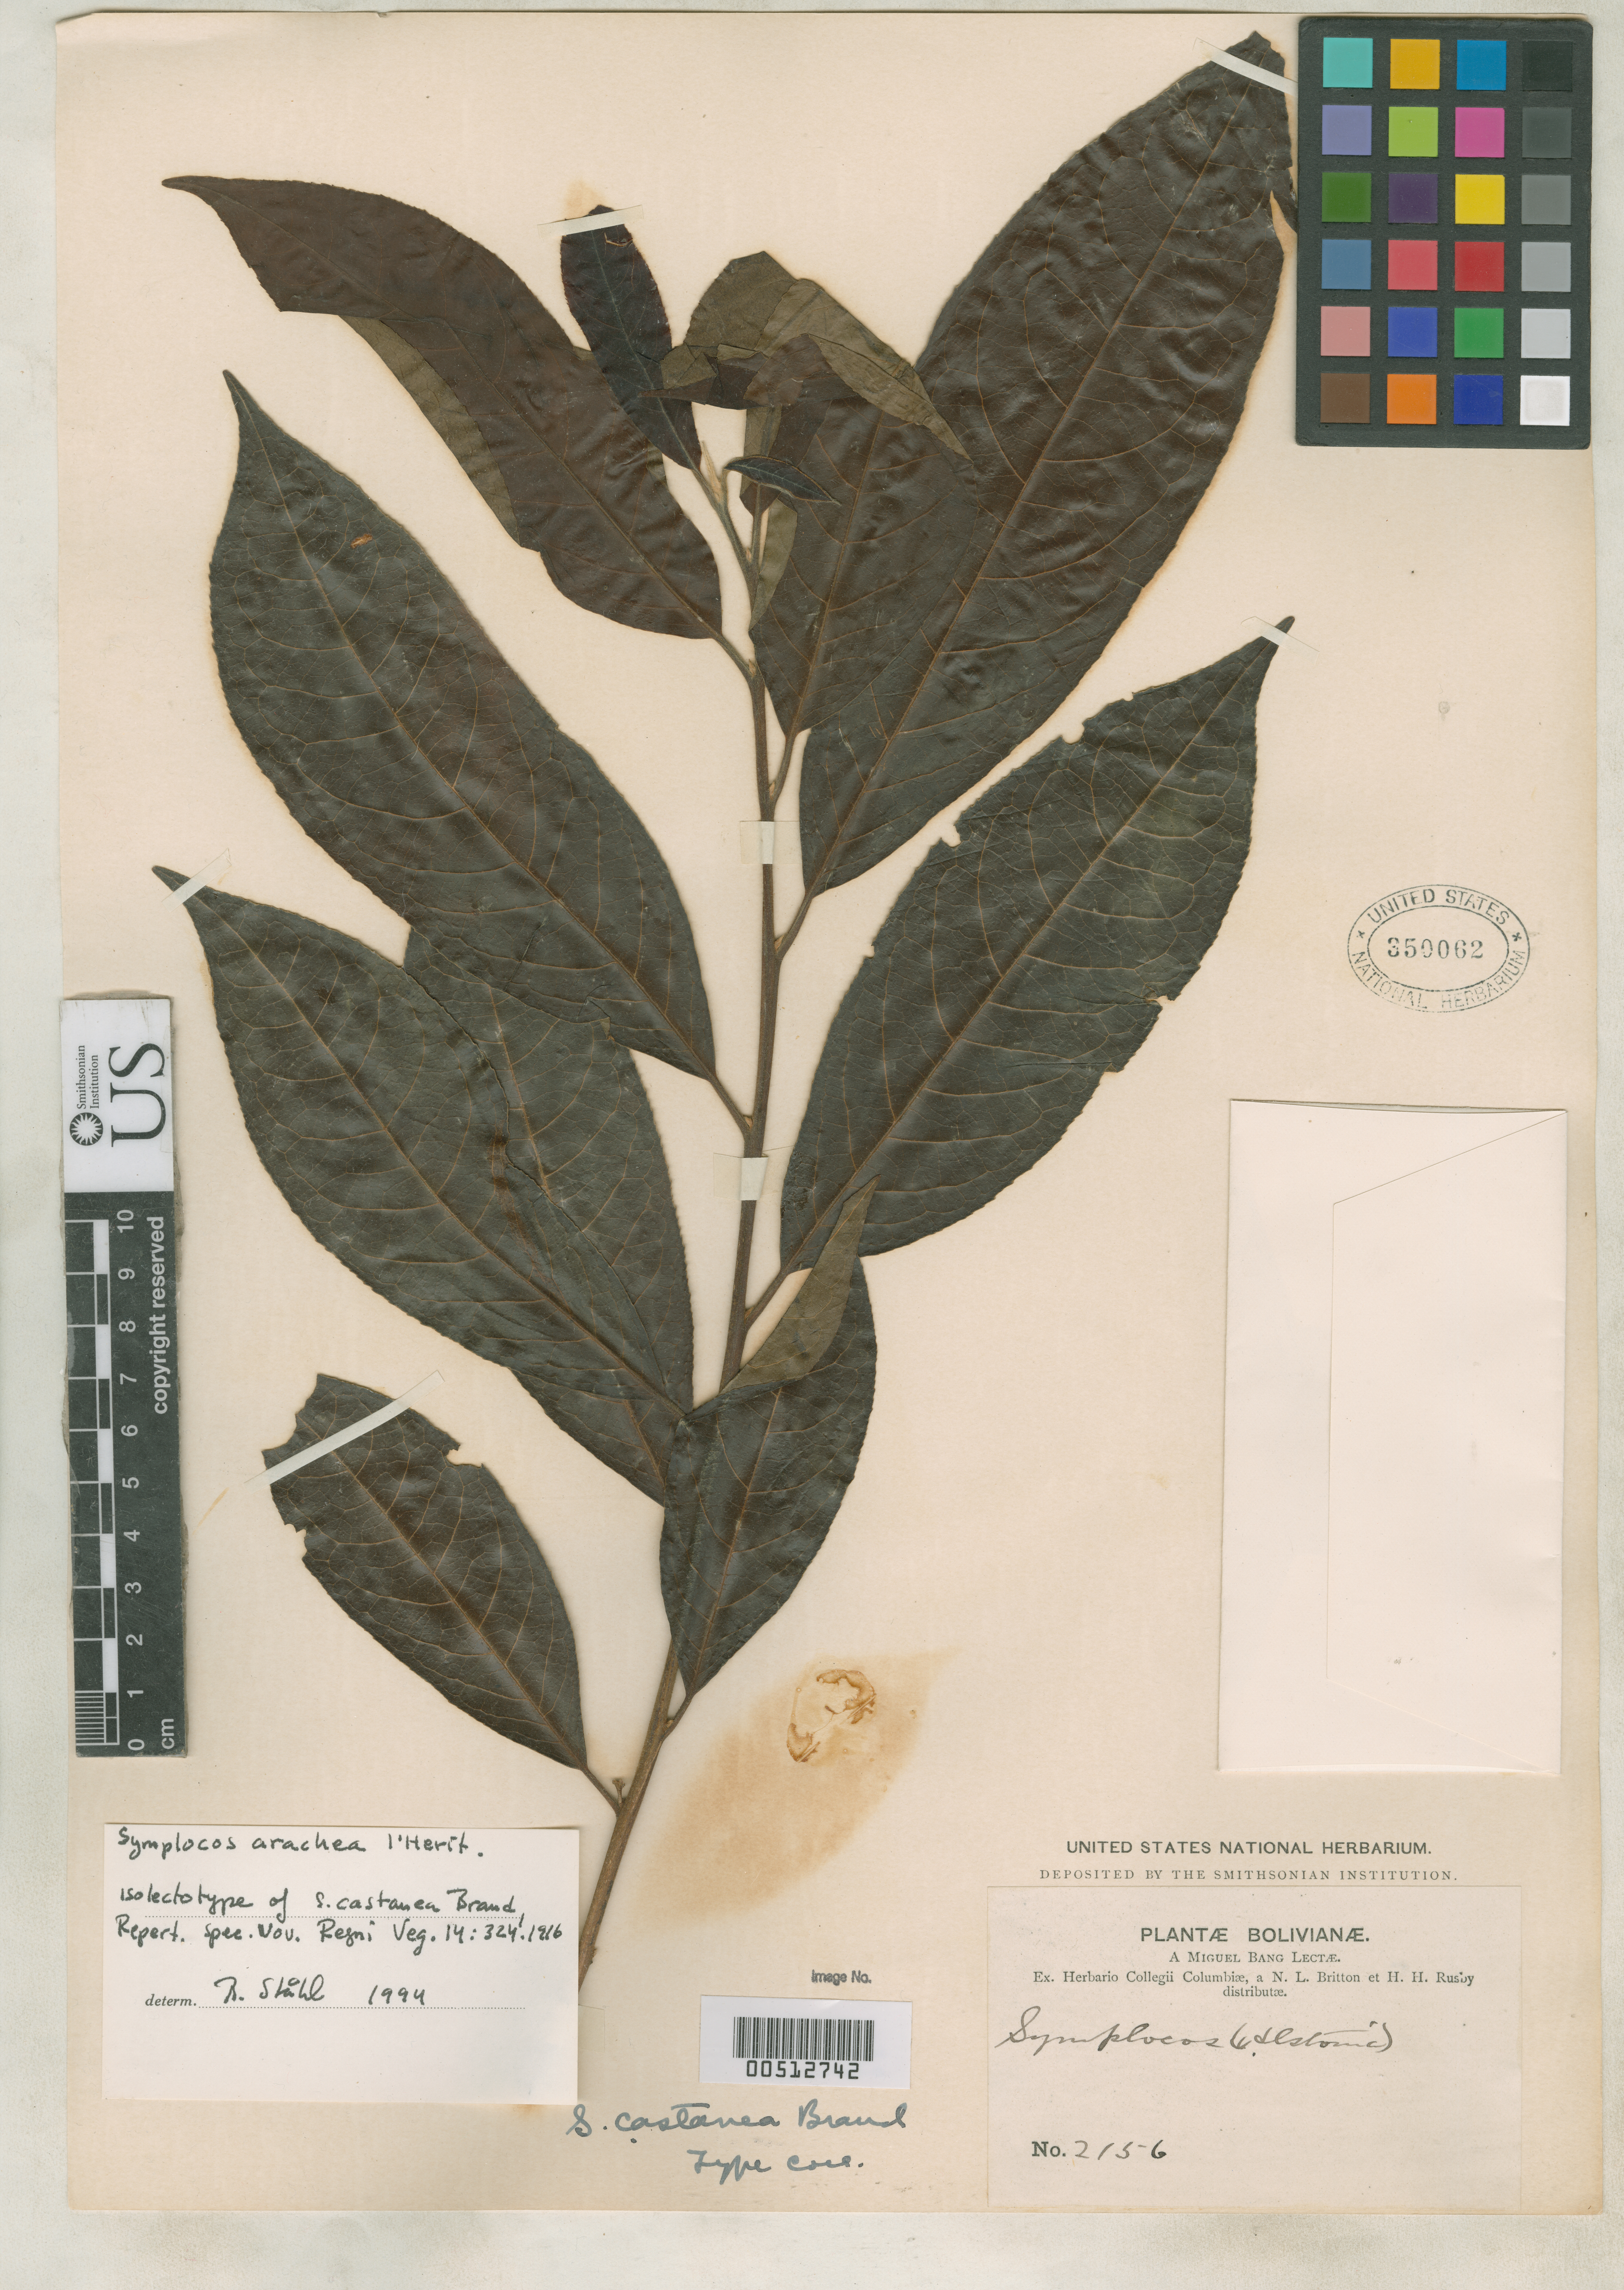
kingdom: Plantae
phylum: Tracheophyta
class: Magnoliopsida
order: Ericales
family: Symplocaceae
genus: Symplocos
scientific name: Symplocos castanea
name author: Brand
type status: Isolectotype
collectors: M. Bang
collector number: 2156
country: Bolivia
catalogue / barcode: US 350062